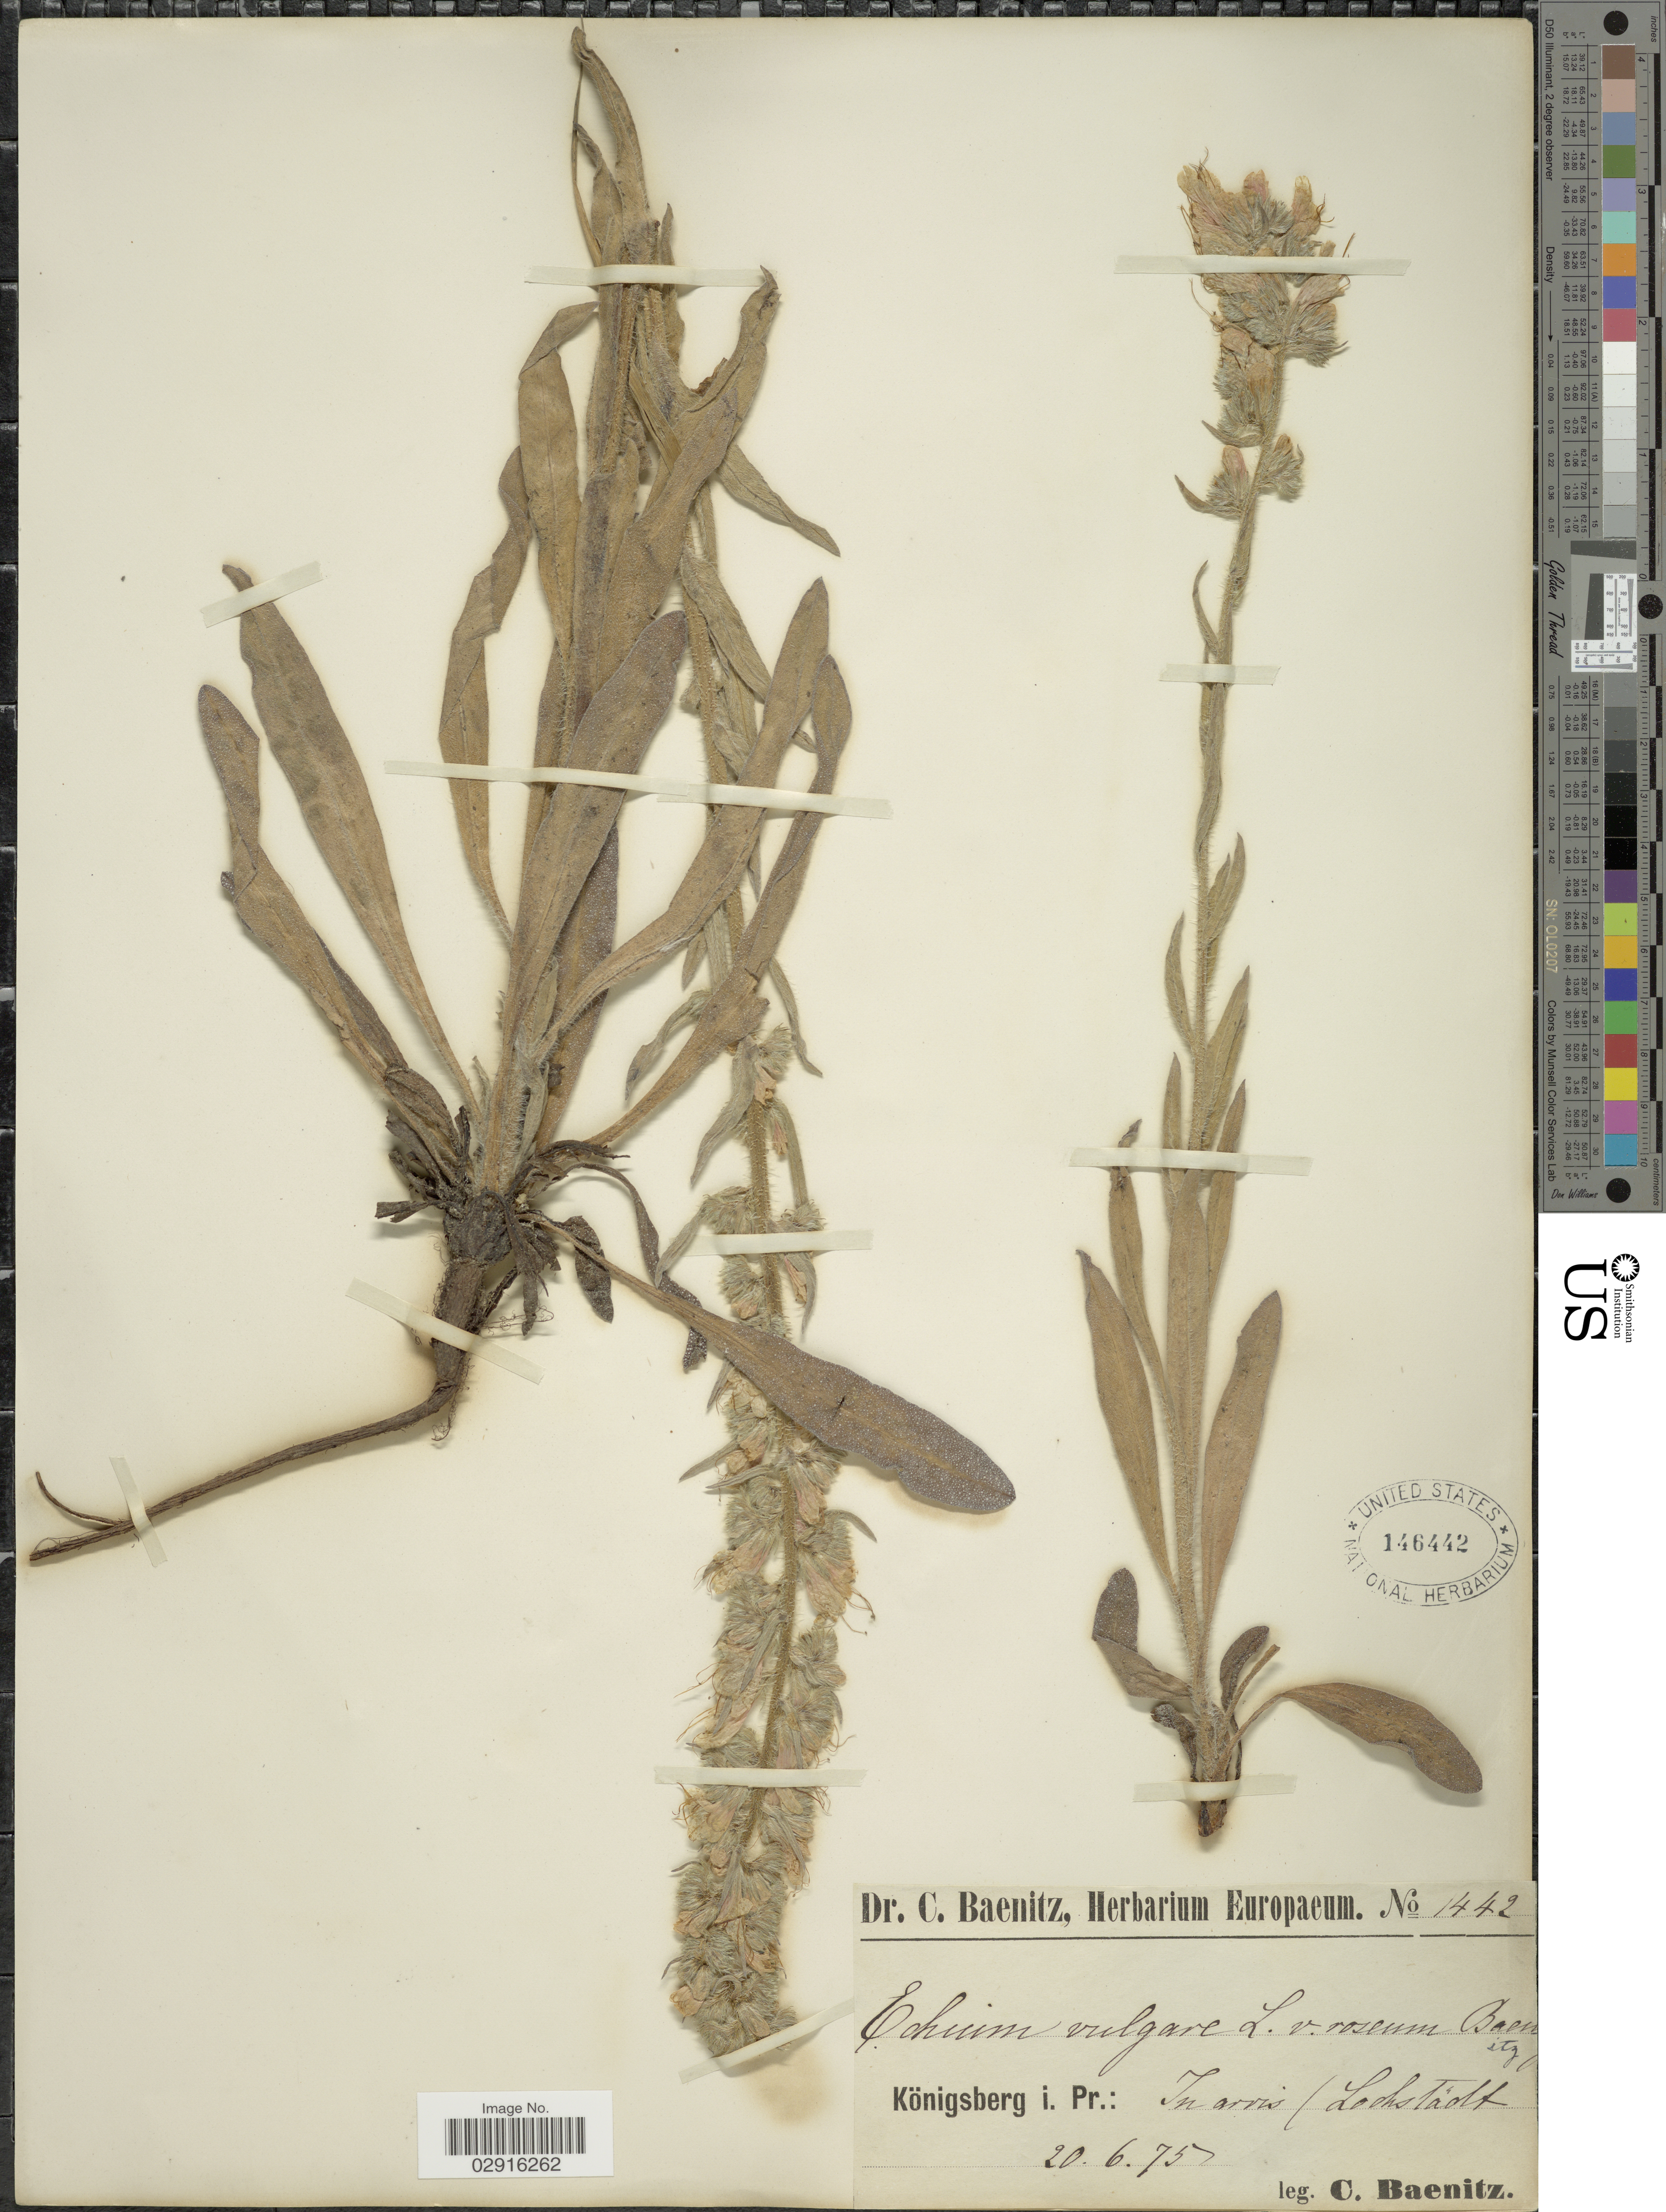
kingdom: Plantae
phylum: Tracheophyta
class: Magnoliopsida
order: Boraginales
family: Boraginaceae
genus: Echium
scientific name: Echium vulgare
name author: L.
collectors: C. G. Baenitz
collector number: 1442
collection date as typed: Transcribed d/m/y: 20/6/75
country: Russian Federation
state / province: Kaliningrad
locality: Königsberg i. Pr.: In arvis / Lockstadt.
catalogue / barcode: US 146442